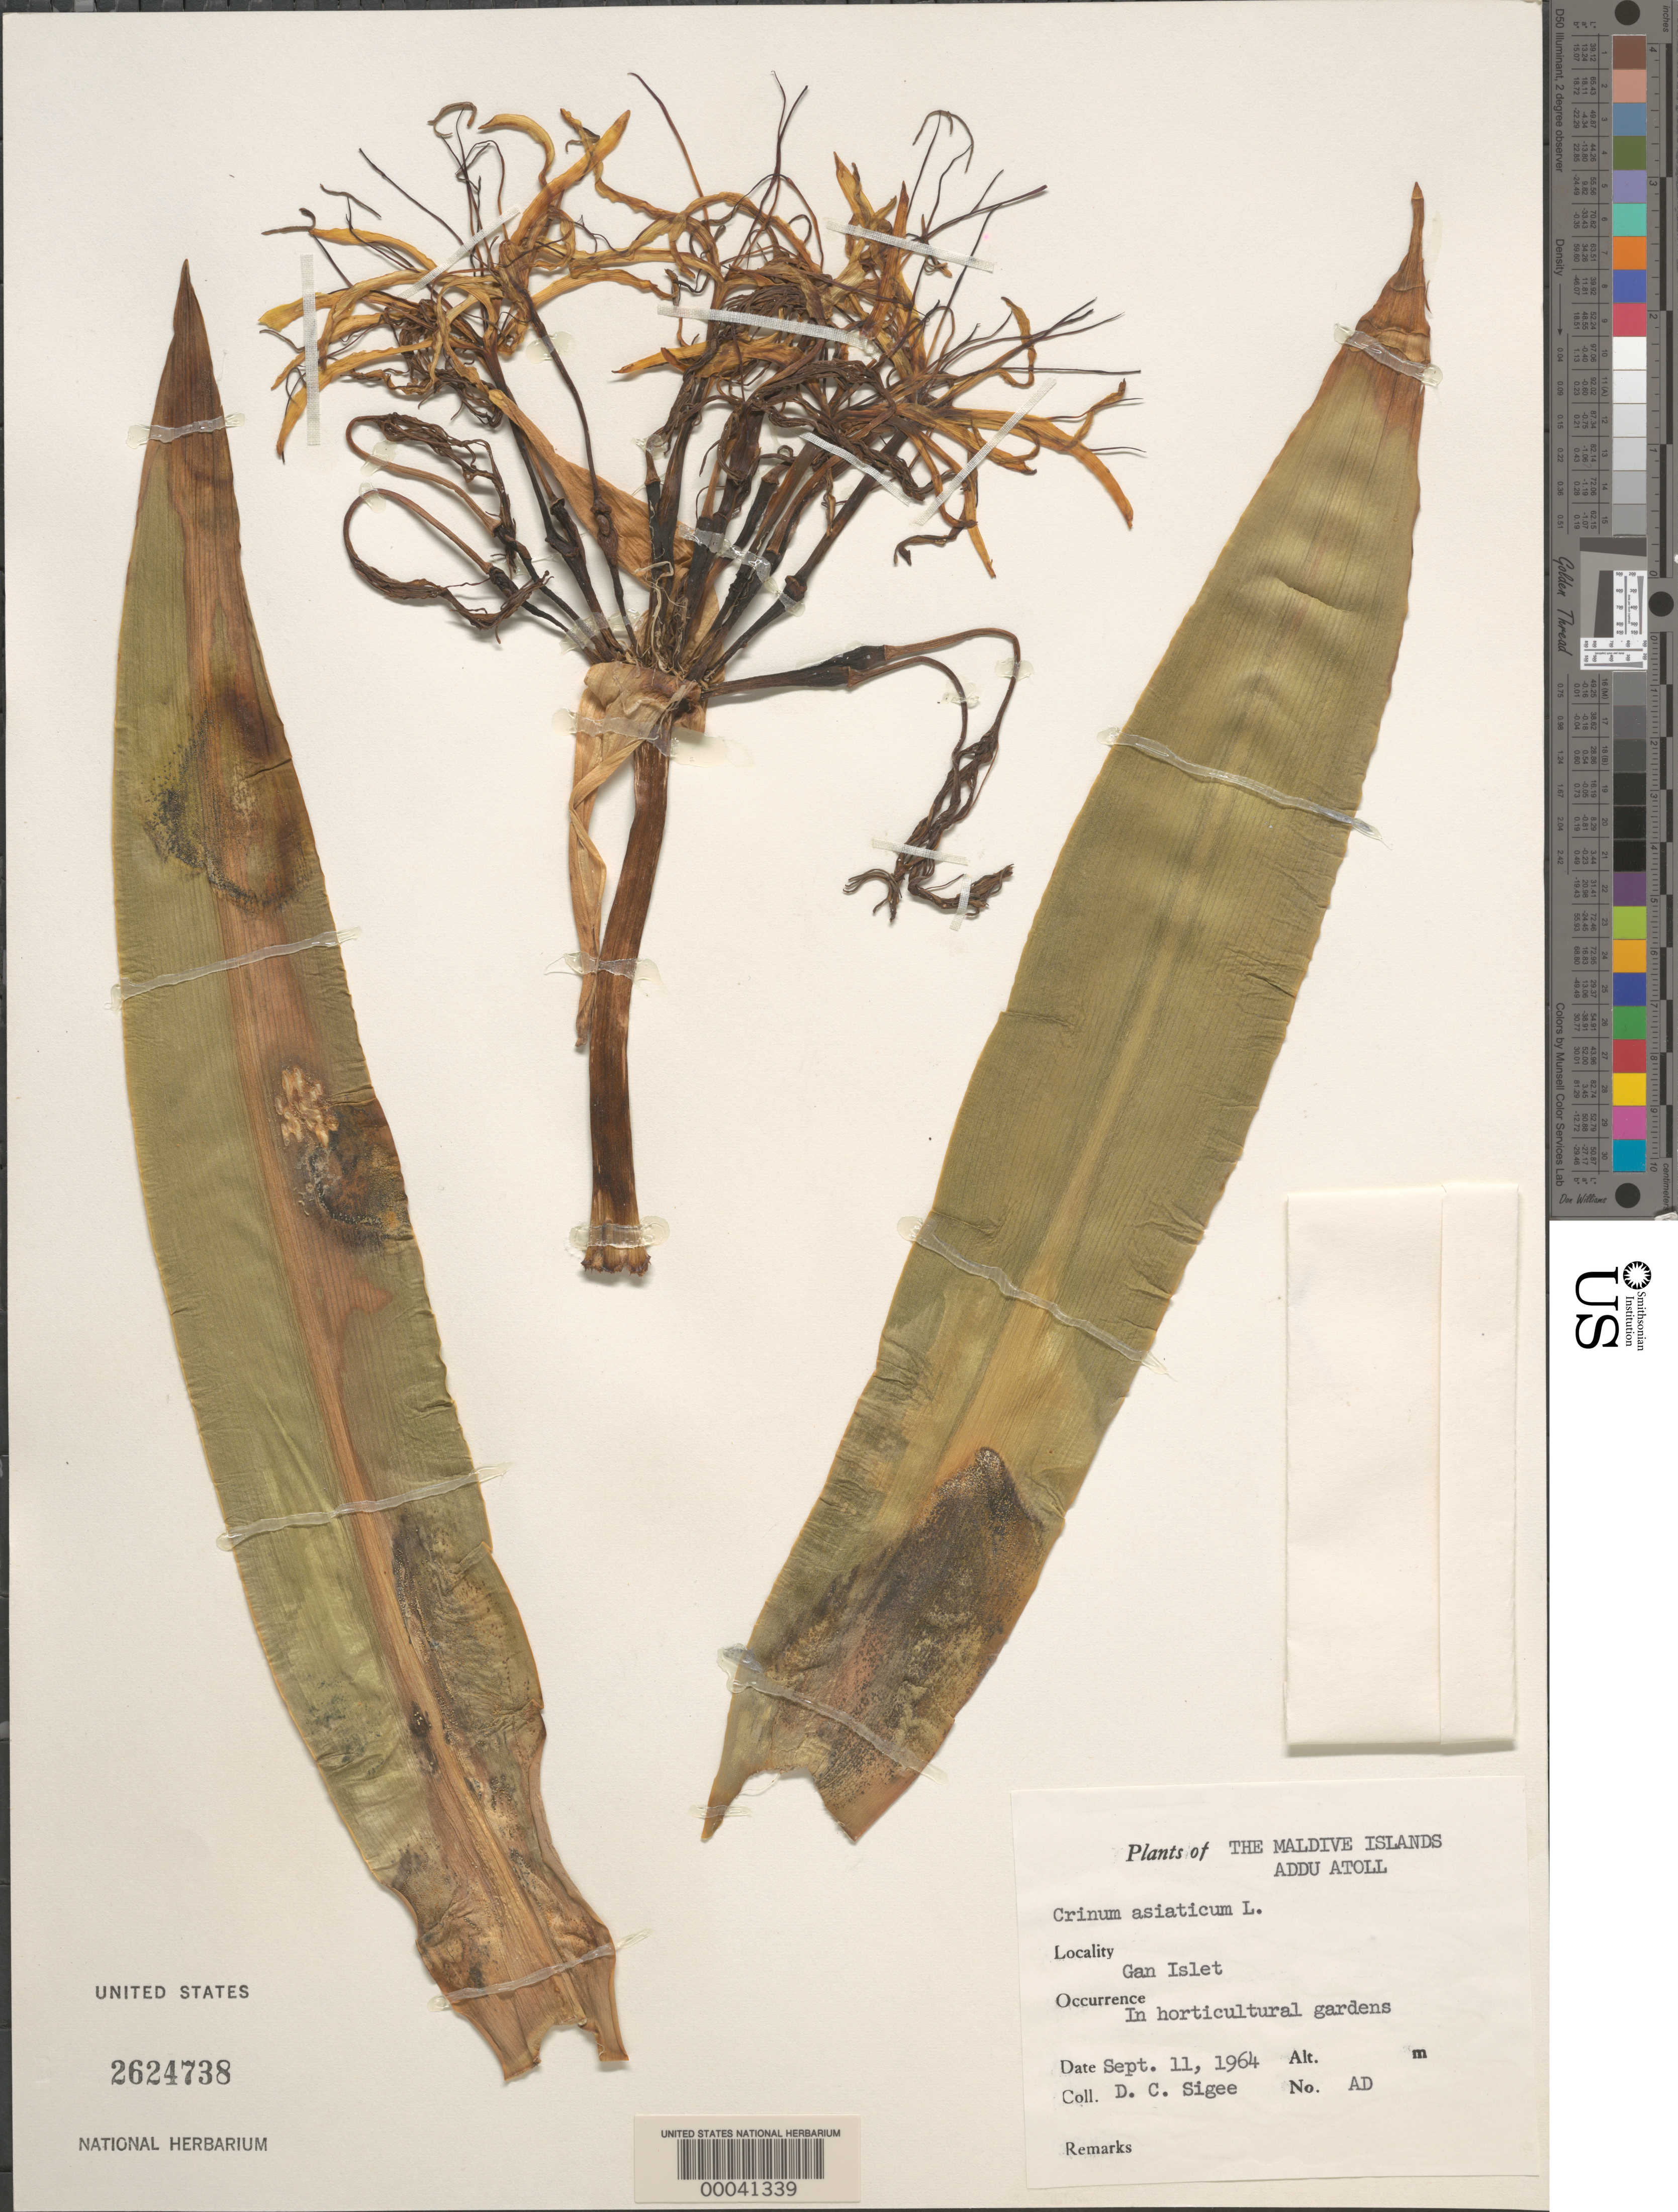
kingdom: Plantae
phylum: Tracheophyta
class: Liliopsida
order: Asparagales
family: Amaryllidaceae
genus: Crinum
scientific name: Crinum asiaticum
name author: L.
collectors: D. C. Sigee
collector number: AD?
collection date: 1964-09-11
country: Maldive Islands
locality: Addu Atoll. Gan Islet. In horticultural gardens.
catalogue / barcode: US 2624738